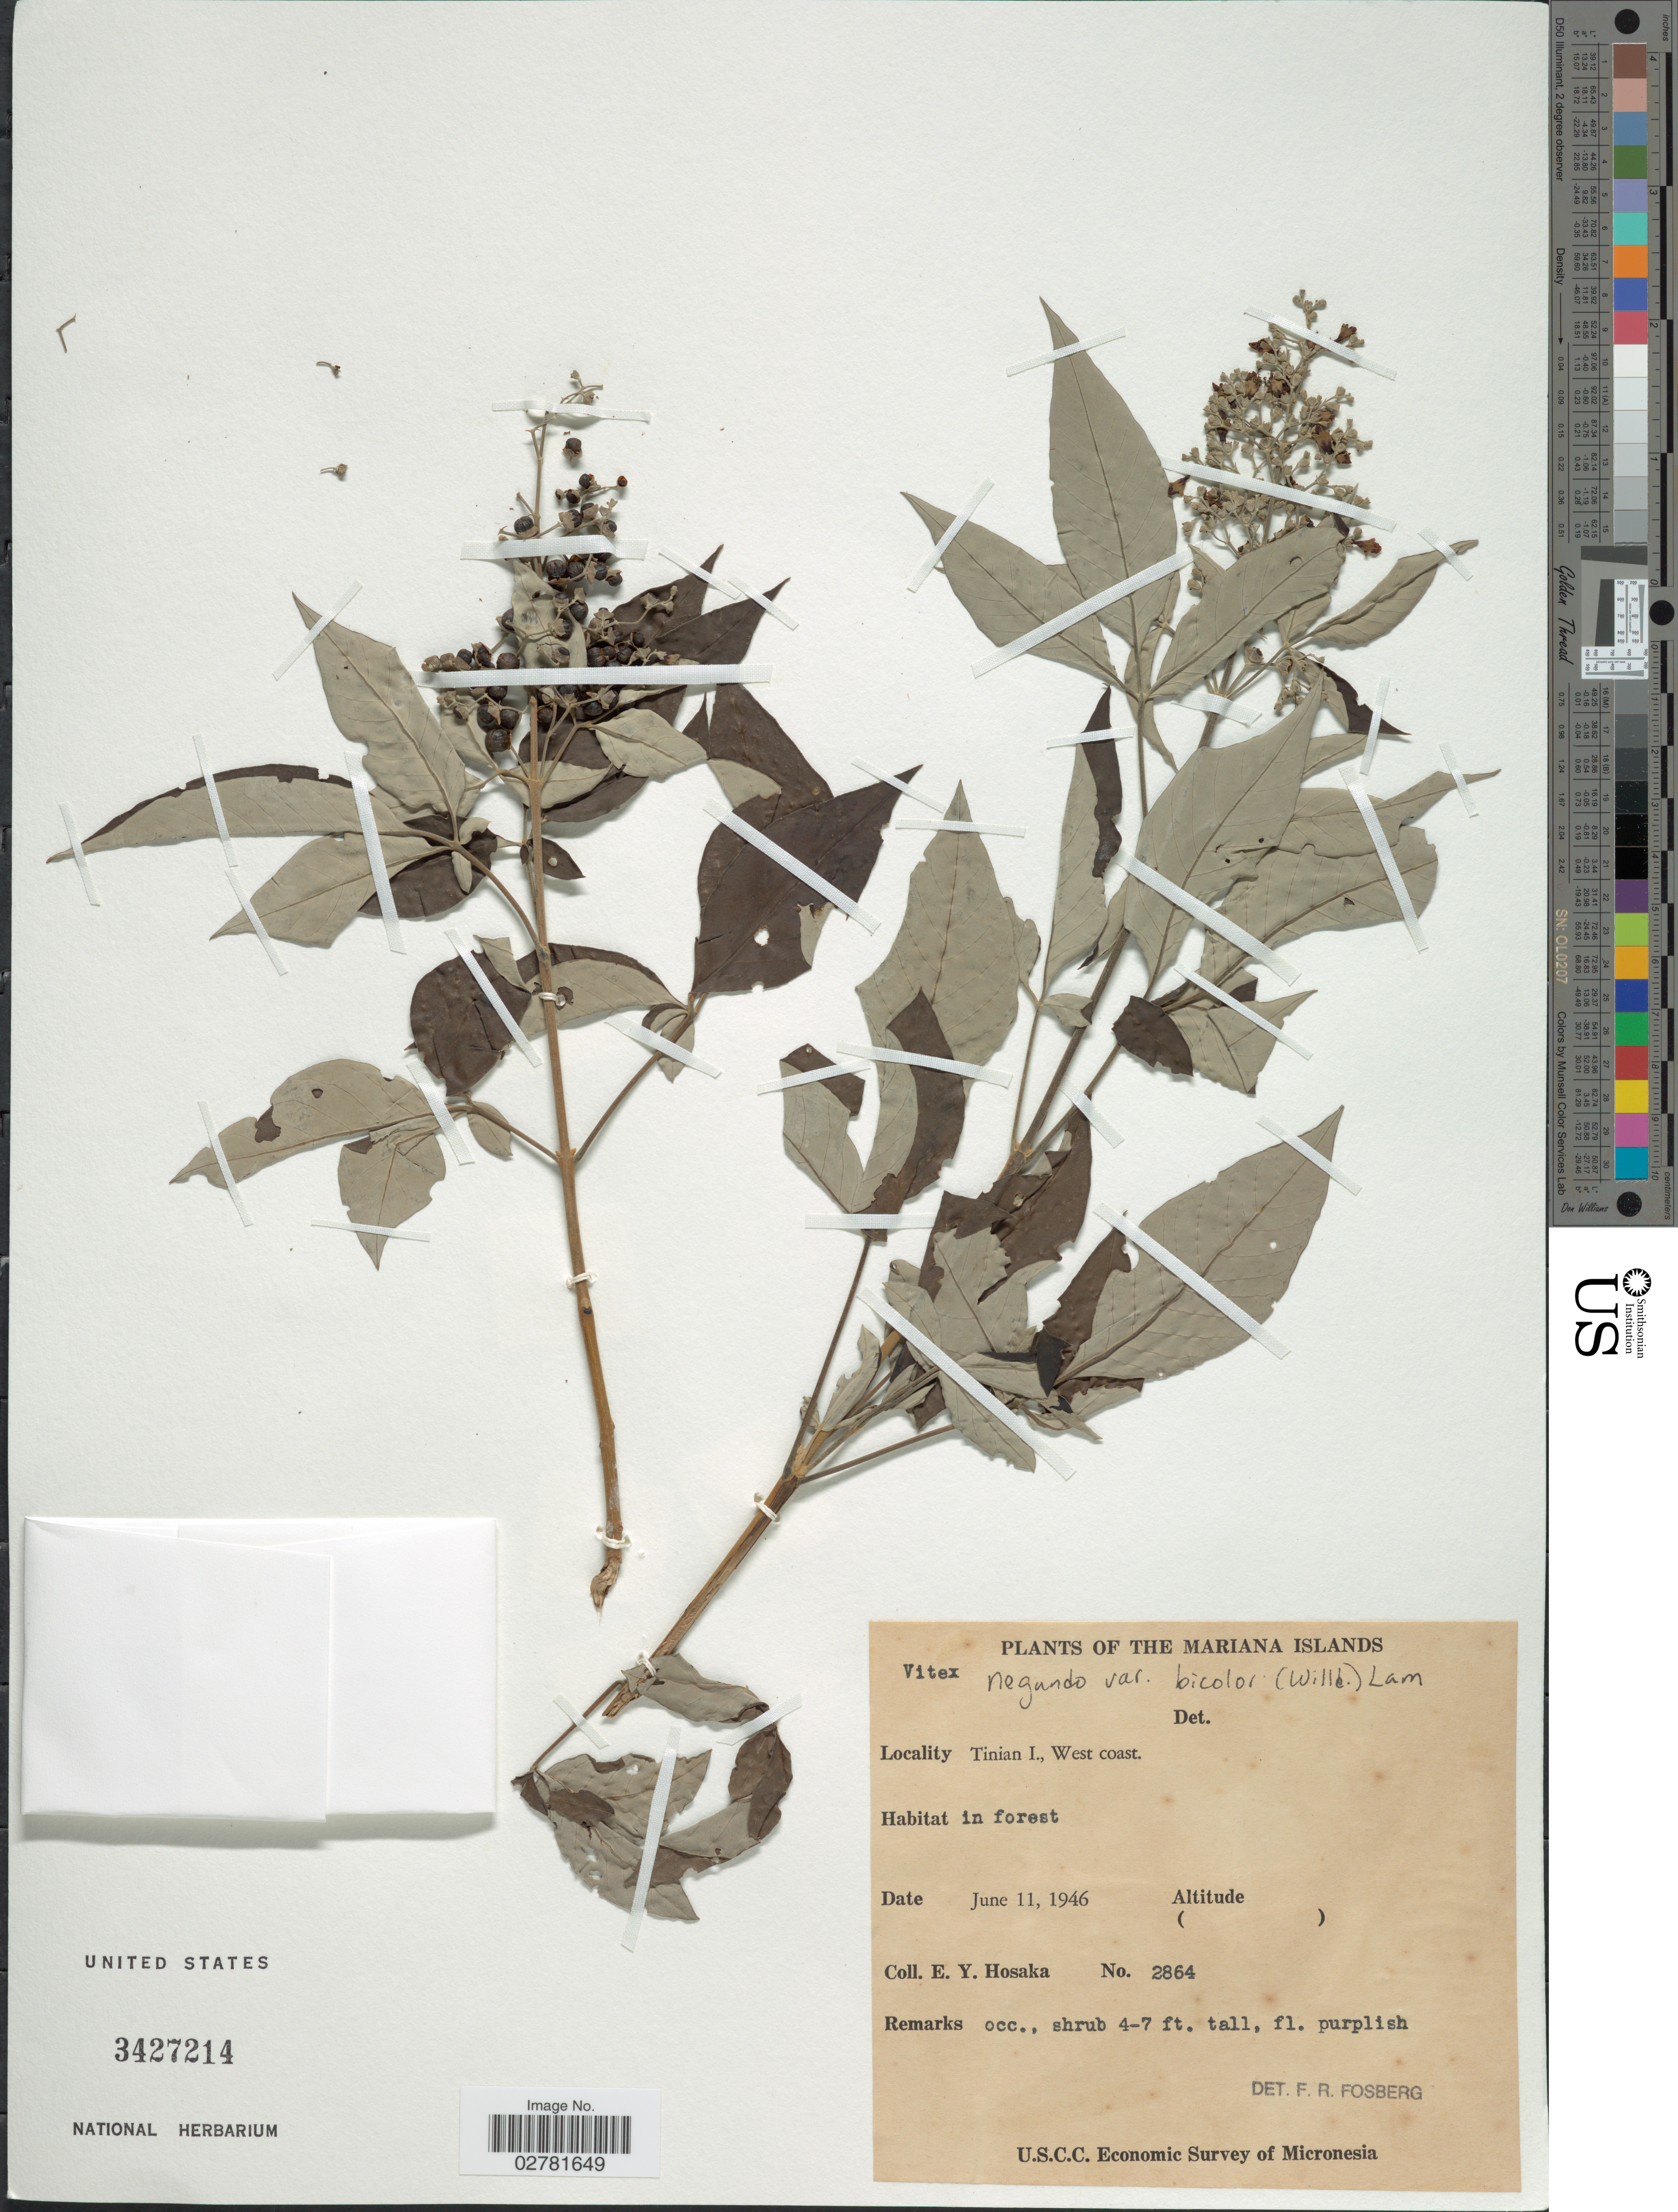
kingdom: Plantae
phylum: Tracheophyta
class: Magnoliopsida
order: Lamiales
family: Lamiaceae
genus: Vitex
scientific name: Vitex negundo var. bicolor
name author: (Willd.) H.J. Lam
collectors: E. Y. Hosaka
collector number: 2864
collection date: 1946-06-11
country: Northern Mariana Islands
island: Tinian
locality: Tinian I., West coast.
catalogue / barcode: US 3427214